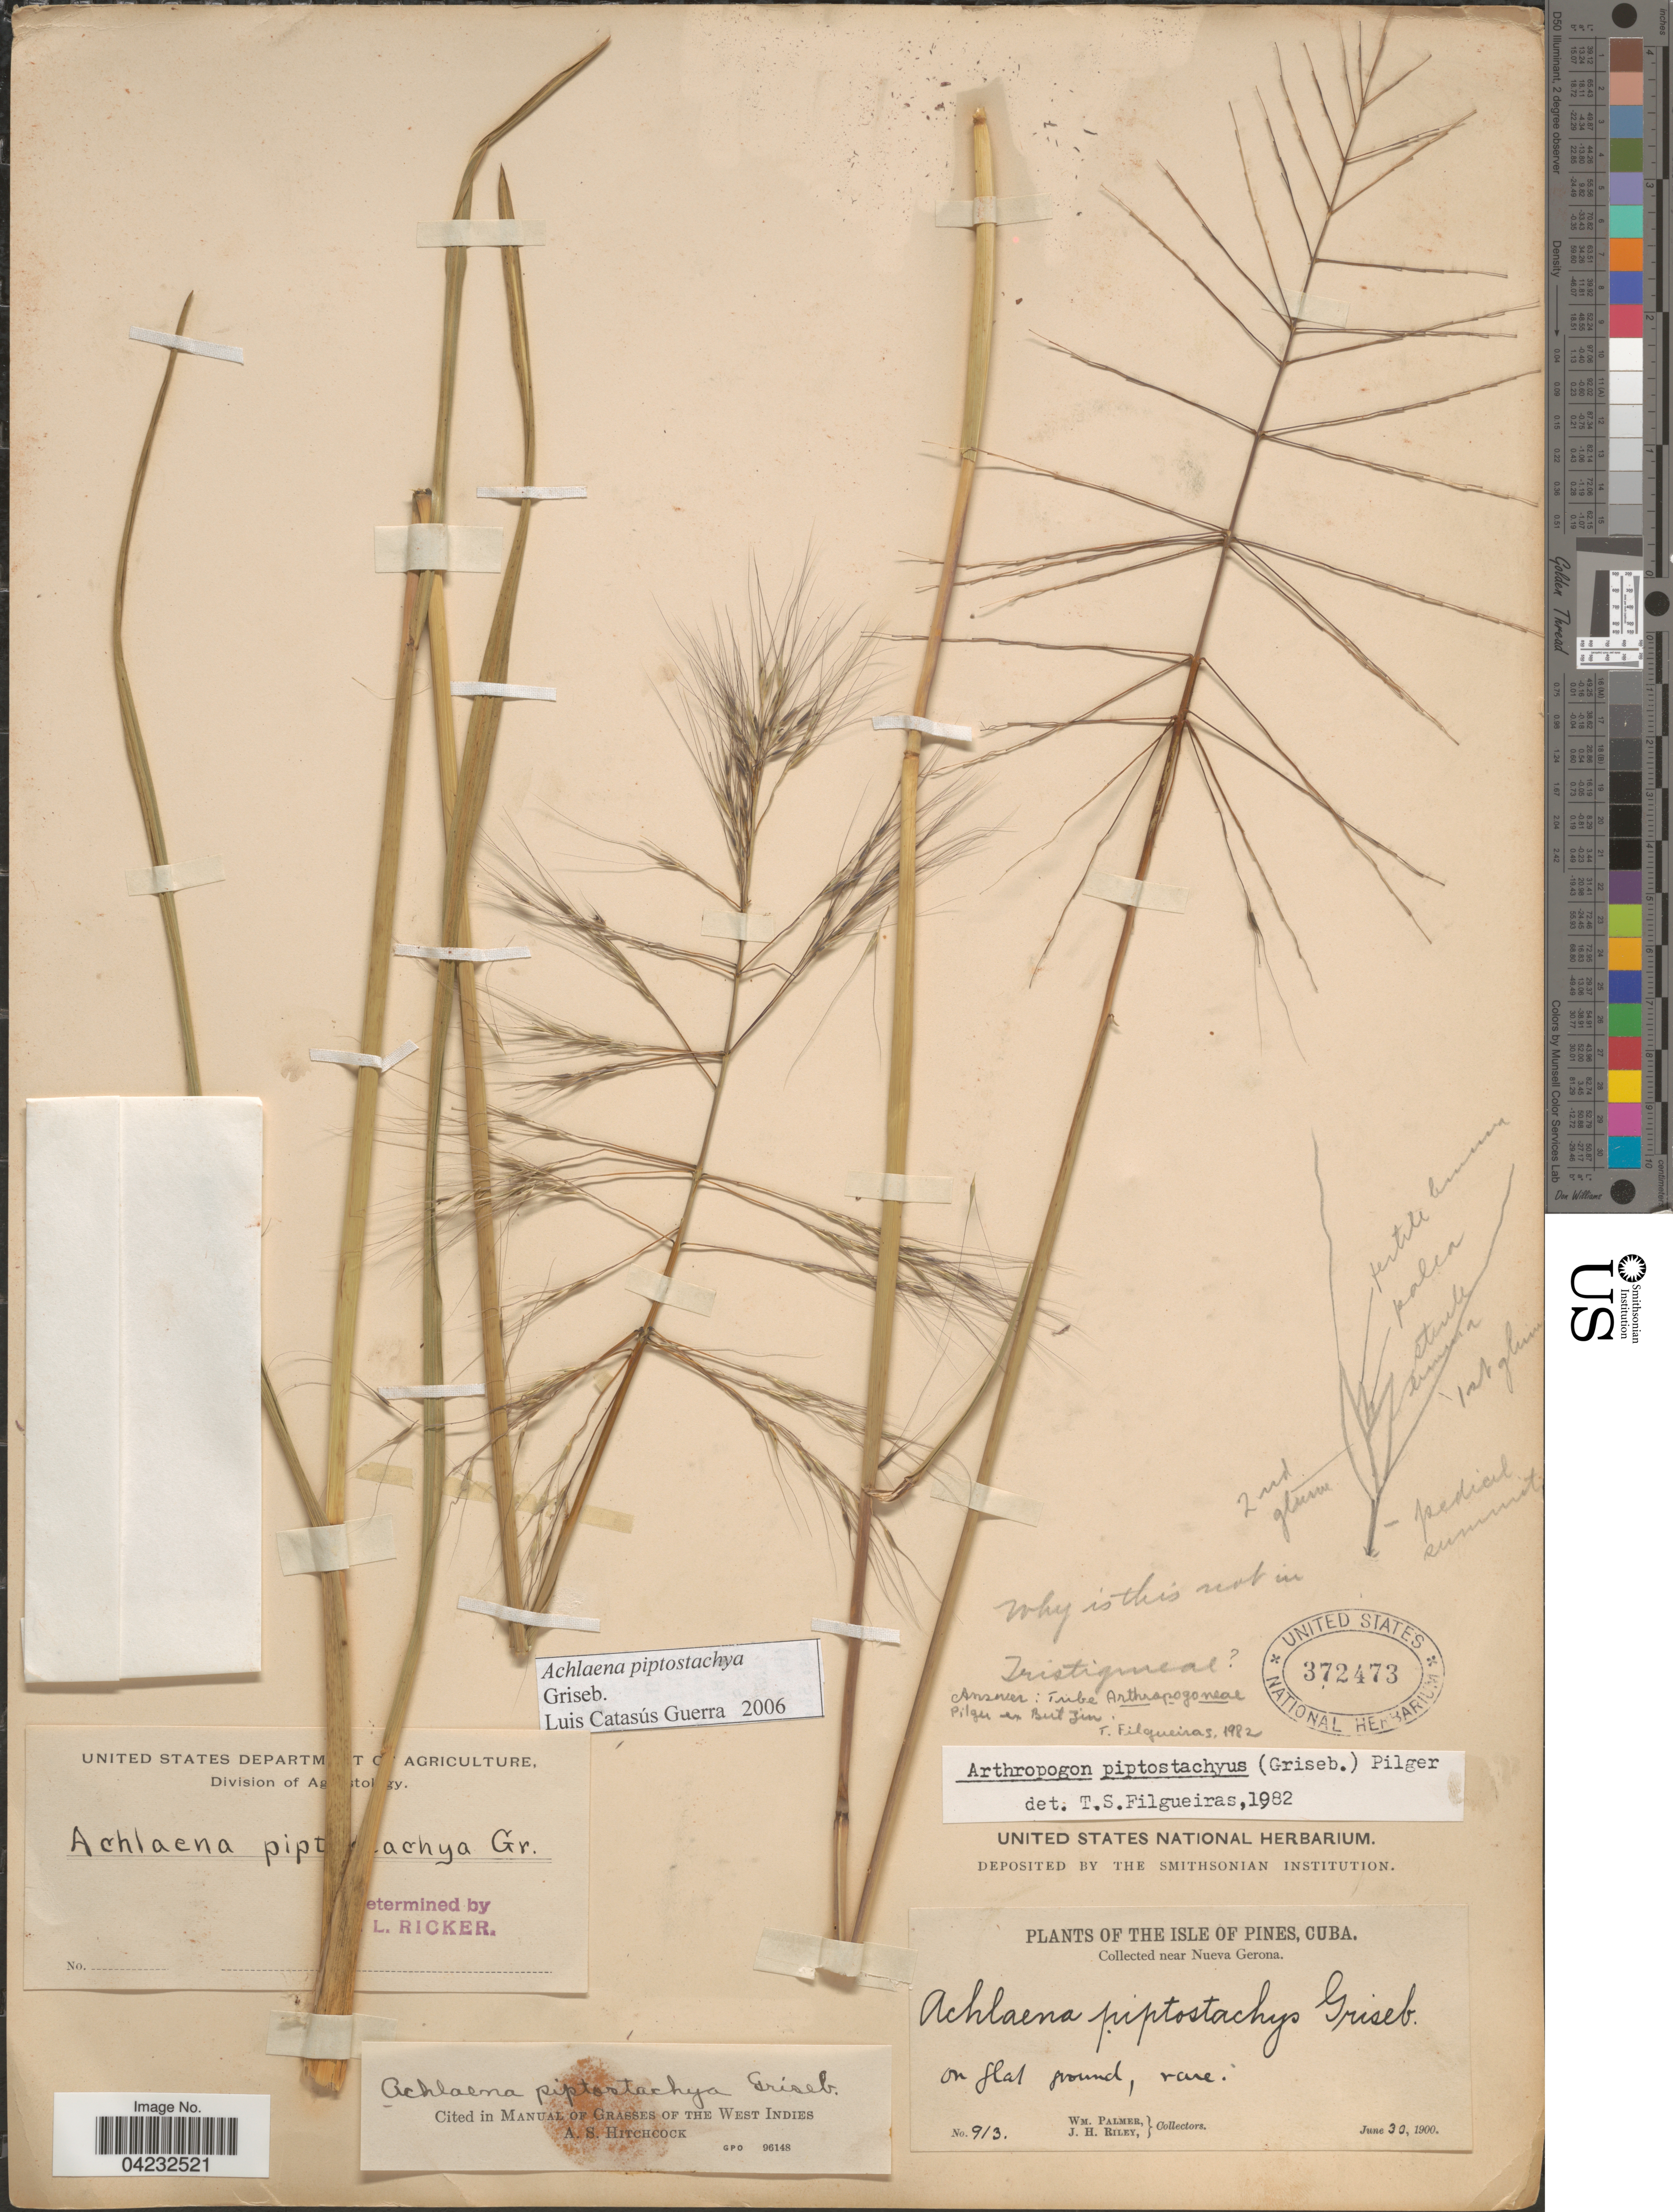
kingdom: Plantae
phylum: Tracheophyta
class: Liliopsida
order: Poales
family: Poaceae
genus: Achlaena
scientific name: Achlaena piptostachya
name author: Griseb.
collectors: W. Palmer & J. H. Riley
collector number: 913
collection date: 1900-06-30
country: Cuba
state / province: Isla de la Juventud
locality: Isle of Pines. Near Nueva Gerona. On flat ground, rare.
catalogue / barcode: US 372473